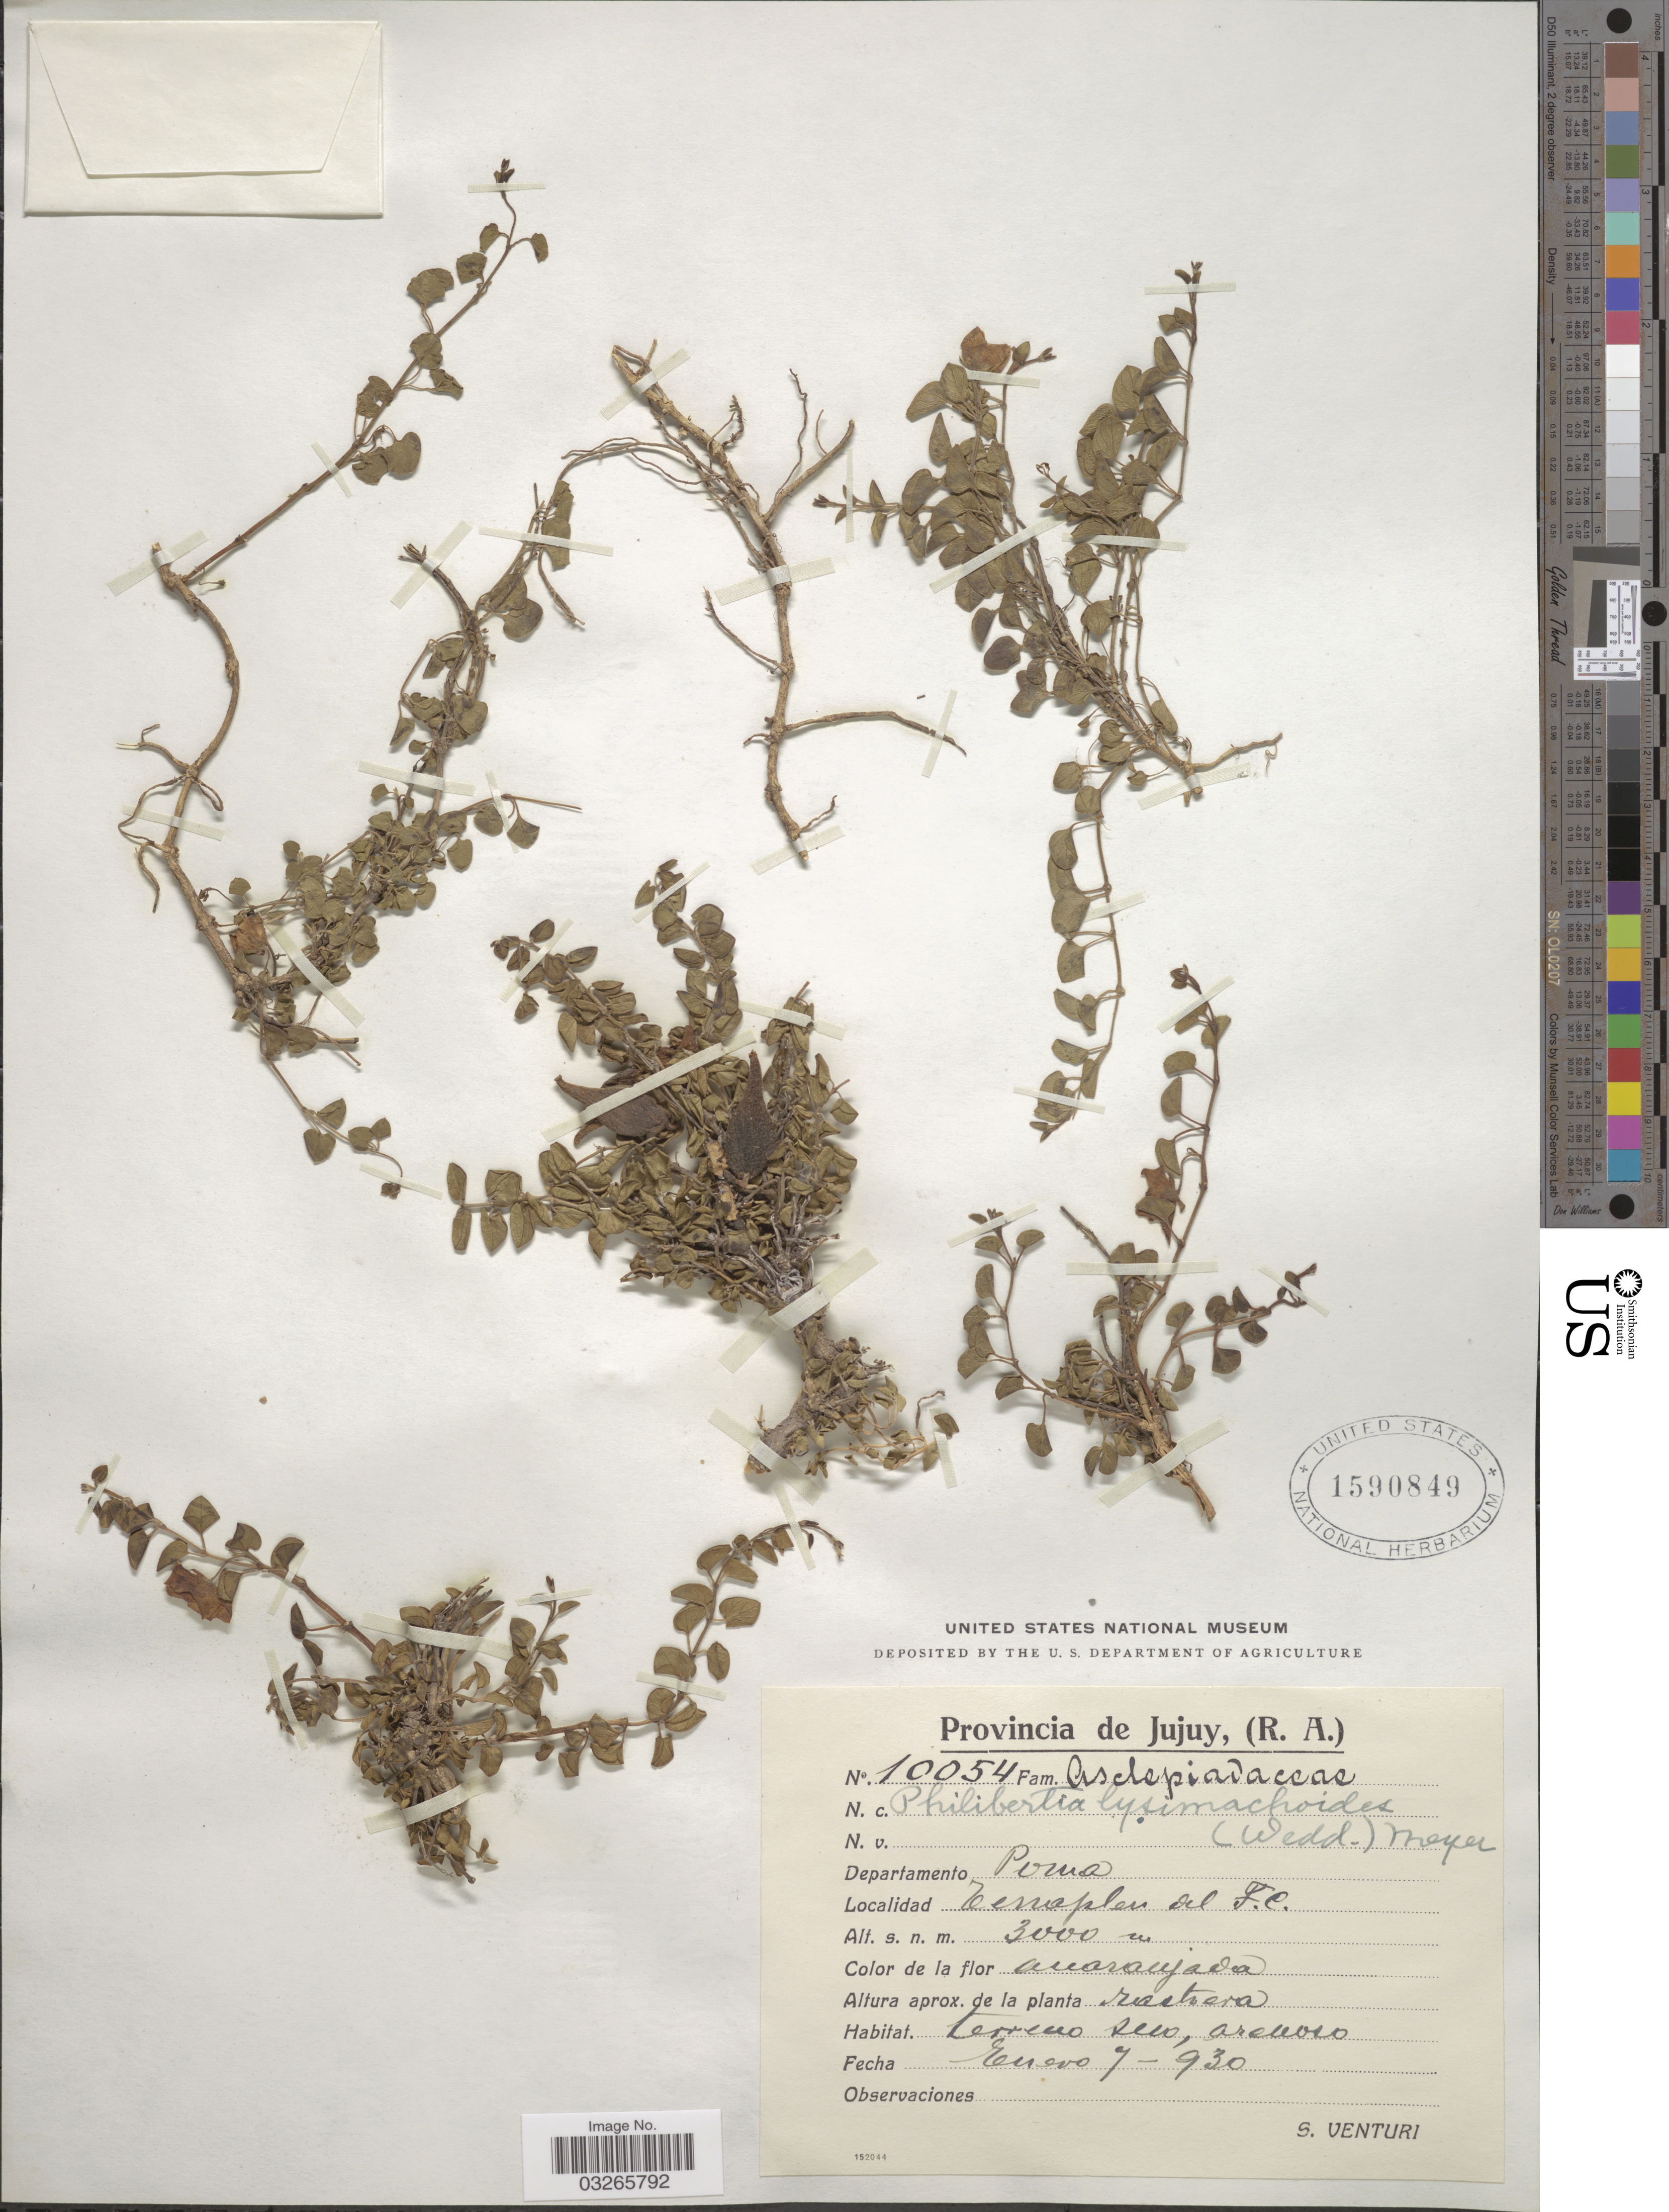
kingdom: Plantae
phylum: Tracheophyta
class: Magnoliopsida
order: Gentianales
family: Apocynaceae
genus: Sarcostemma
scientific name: Sarcostemma lysimachioides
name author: (Wedd.) R.W. Holm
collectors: S. Venturi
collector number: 10054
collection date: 1930-01-07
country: Argentina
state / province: Jujuy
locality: Departamento Palma Sola.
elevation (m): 3000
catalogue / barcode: US 1590849